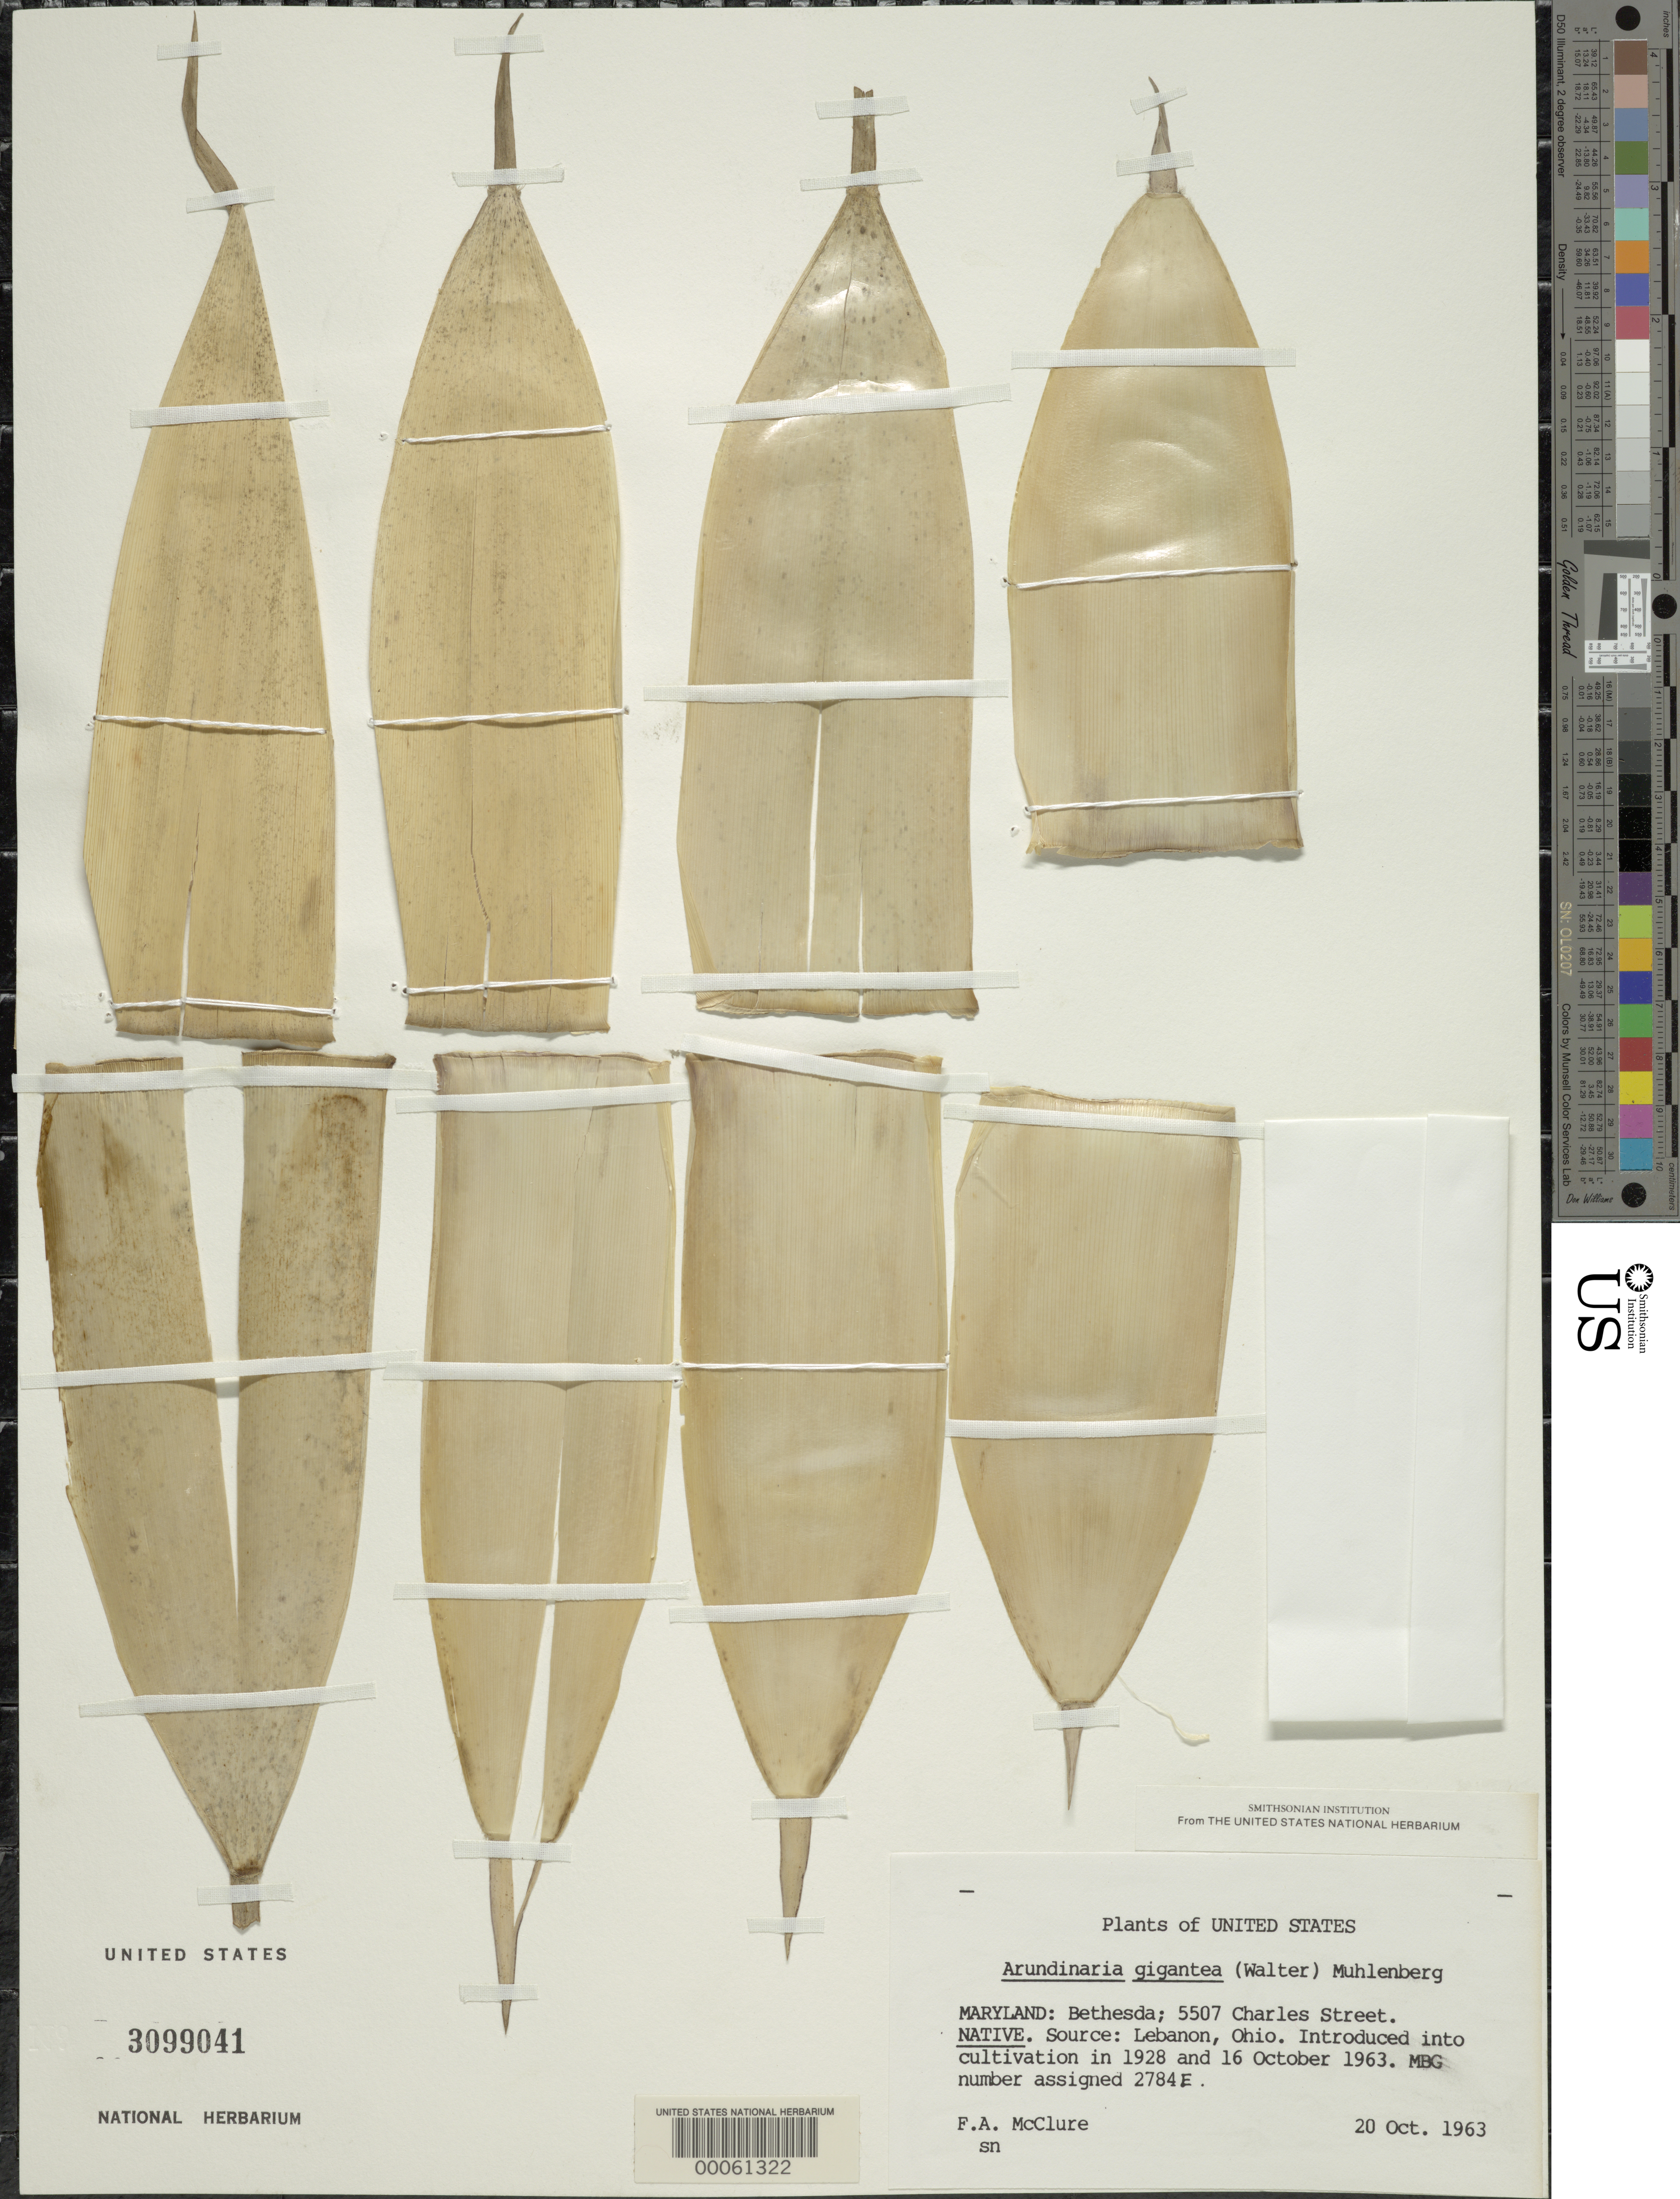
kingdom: Plantae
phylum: Tracheophyta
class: Liliopsida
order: Poales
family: Poaceae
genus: Arundinaria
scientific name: Arundinaria gigantea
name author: (Walter) Muhl.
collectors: F. A. McClure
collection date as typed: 20 Oct 1963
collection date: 1963-10-20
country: United States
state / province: Maryland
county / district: Montgomery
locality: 5507 Charles Street, Bethesda (McClure's garden)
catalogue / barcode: US 3099041